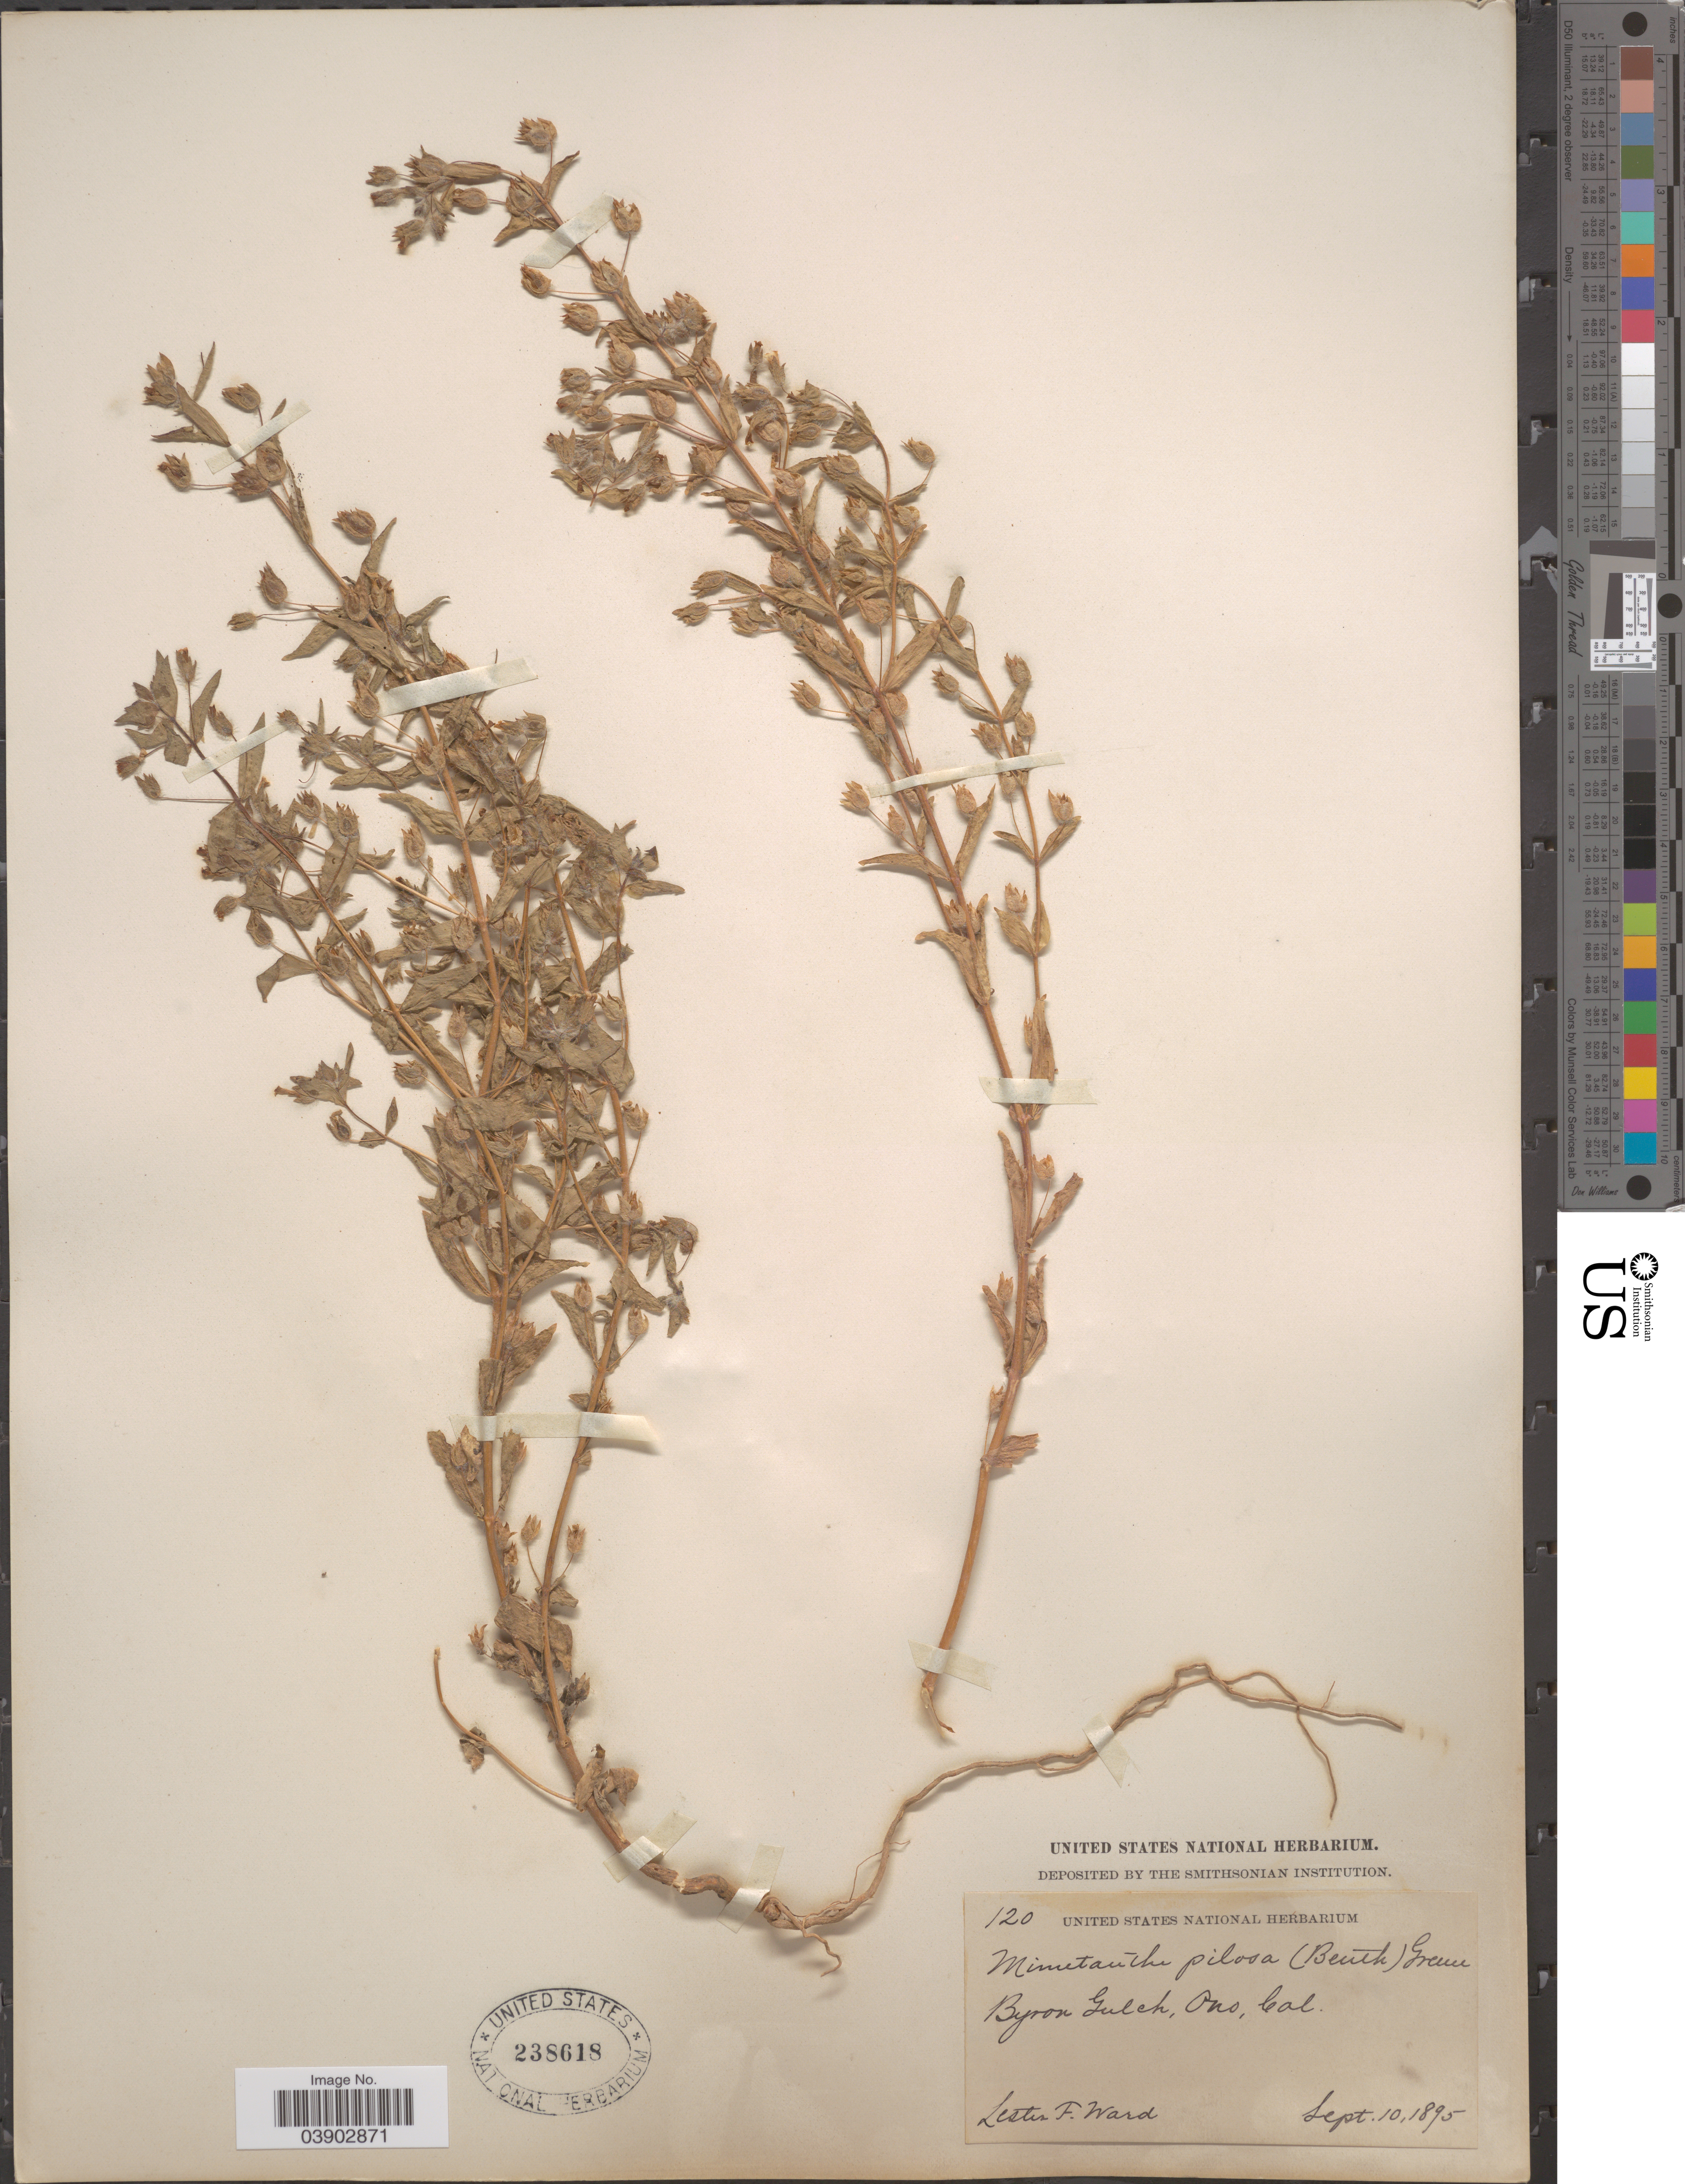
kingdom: Plantae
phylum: Tracheophyta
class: Magnoliopsida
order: Lamiales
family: Phrymaceae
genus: Mimetanthe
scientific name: Mimetanthe pilosa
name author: (Benth.) Greene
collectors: L. F. Ward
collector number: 120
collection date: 1895-09-10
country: United States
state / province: California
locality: Byron Gulch, Ono.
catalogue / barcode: US 238618